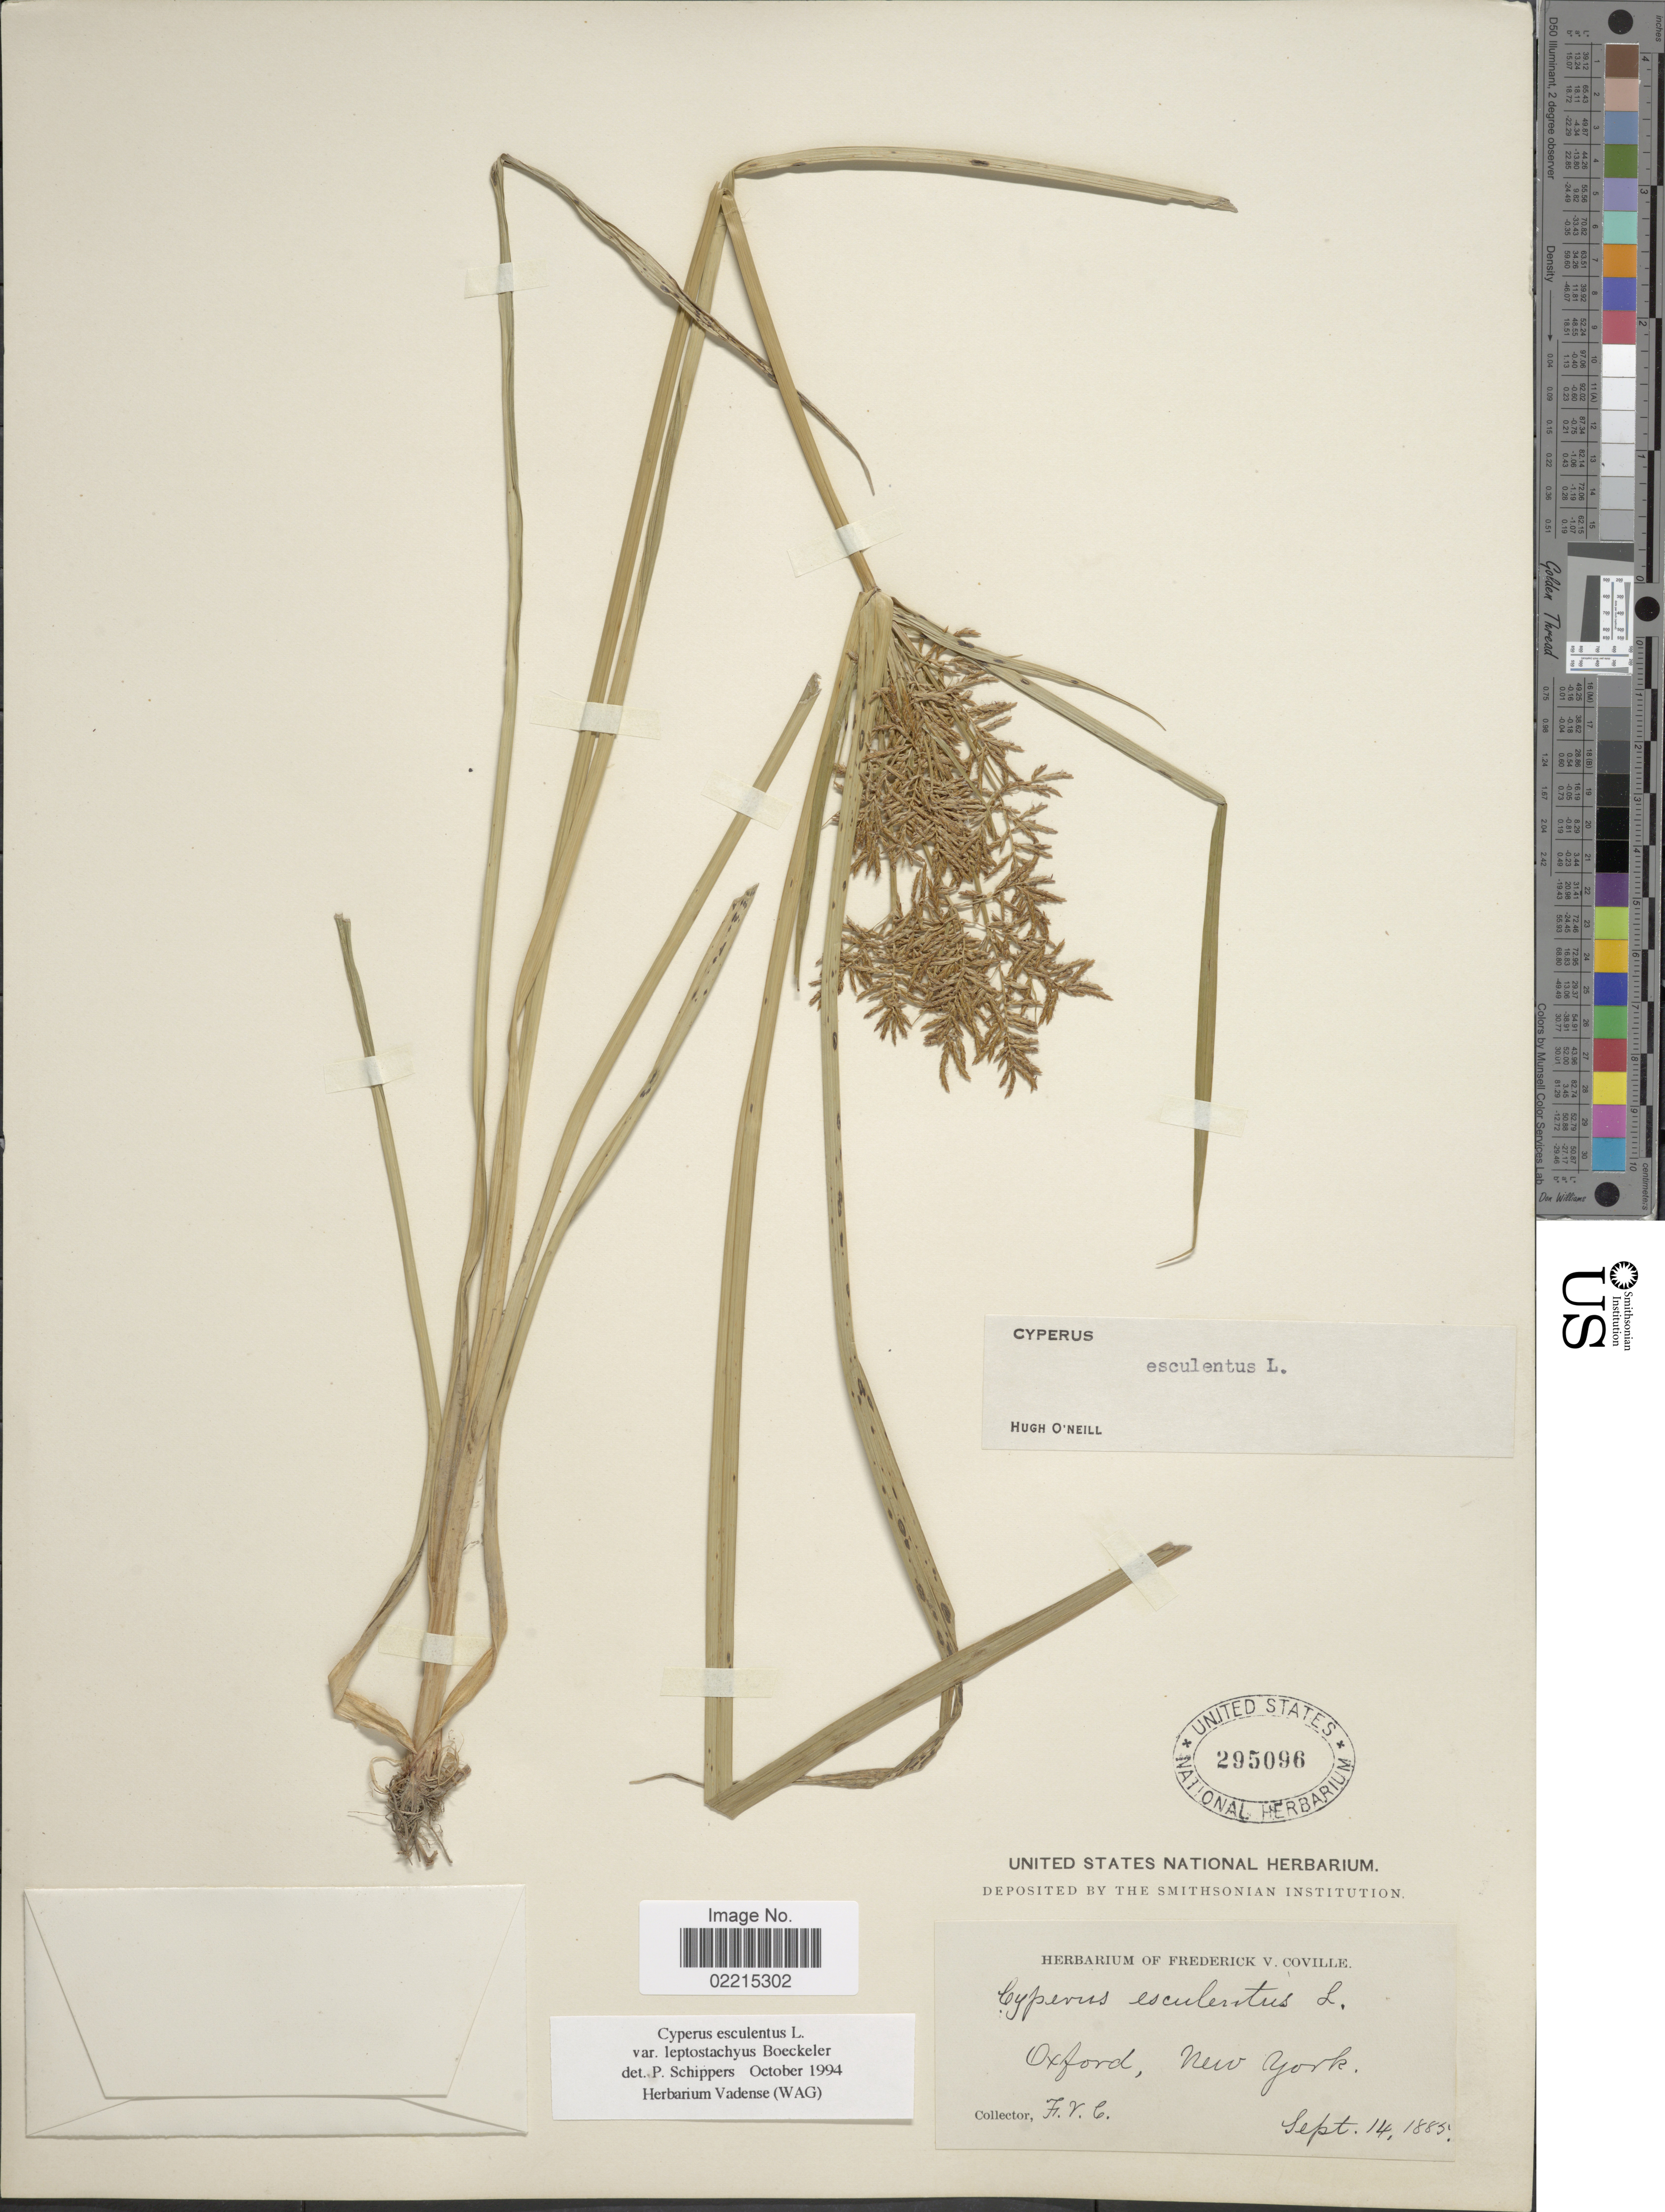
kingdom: Plantae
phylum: Tracheophyta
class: Liliopsida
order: Poales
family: Cyperaceae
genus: Cyperus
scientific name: Cyperus esculentus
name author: L.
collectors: F. V. Coville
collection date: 1885-09-14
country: United States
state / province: New York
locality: Oxford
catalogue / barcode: US 295096